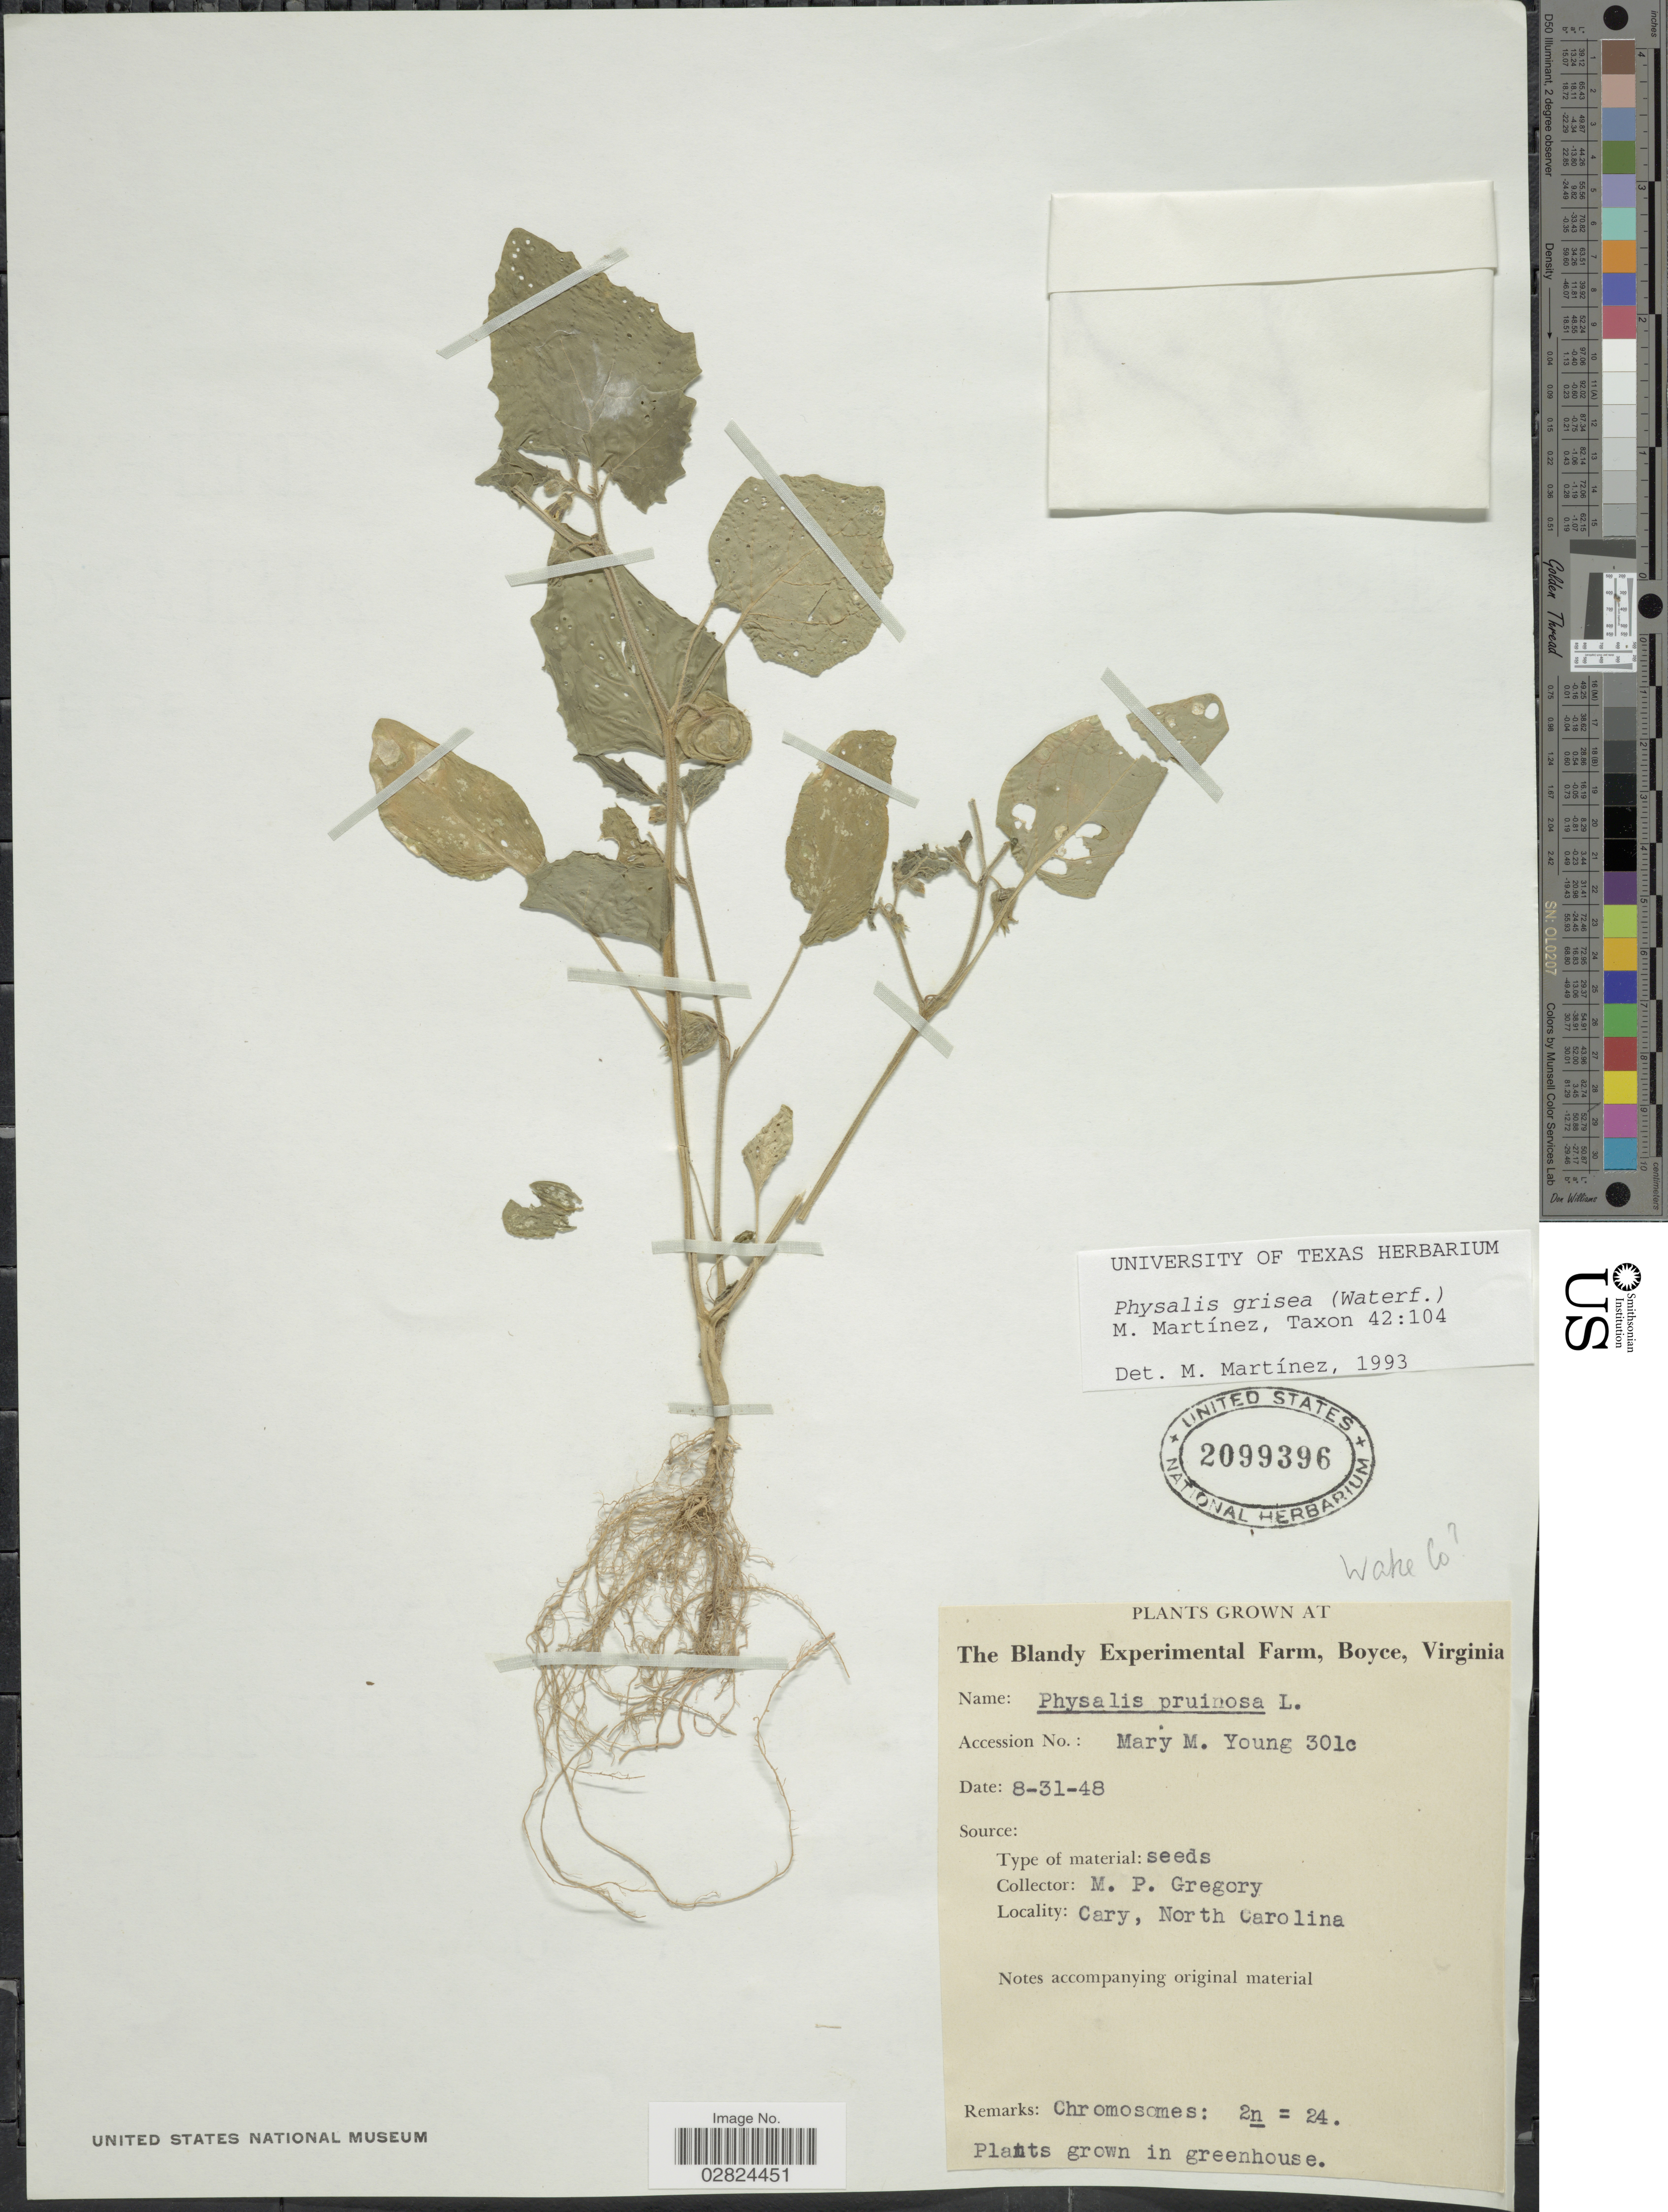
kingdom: Plantae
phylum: Tracheophyta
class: Magnoliopsida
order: Solanales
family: Solanaceae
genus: Physalis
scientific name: Physalis grisea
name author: (Waterf.) M. Martinez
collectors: M. Young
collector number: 301c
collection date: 1948-08-31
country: United States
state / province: Virginia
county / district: Clarke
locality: The Blandy Experimental Farm, Boyce, Wake Co.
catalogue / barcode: US 2099396